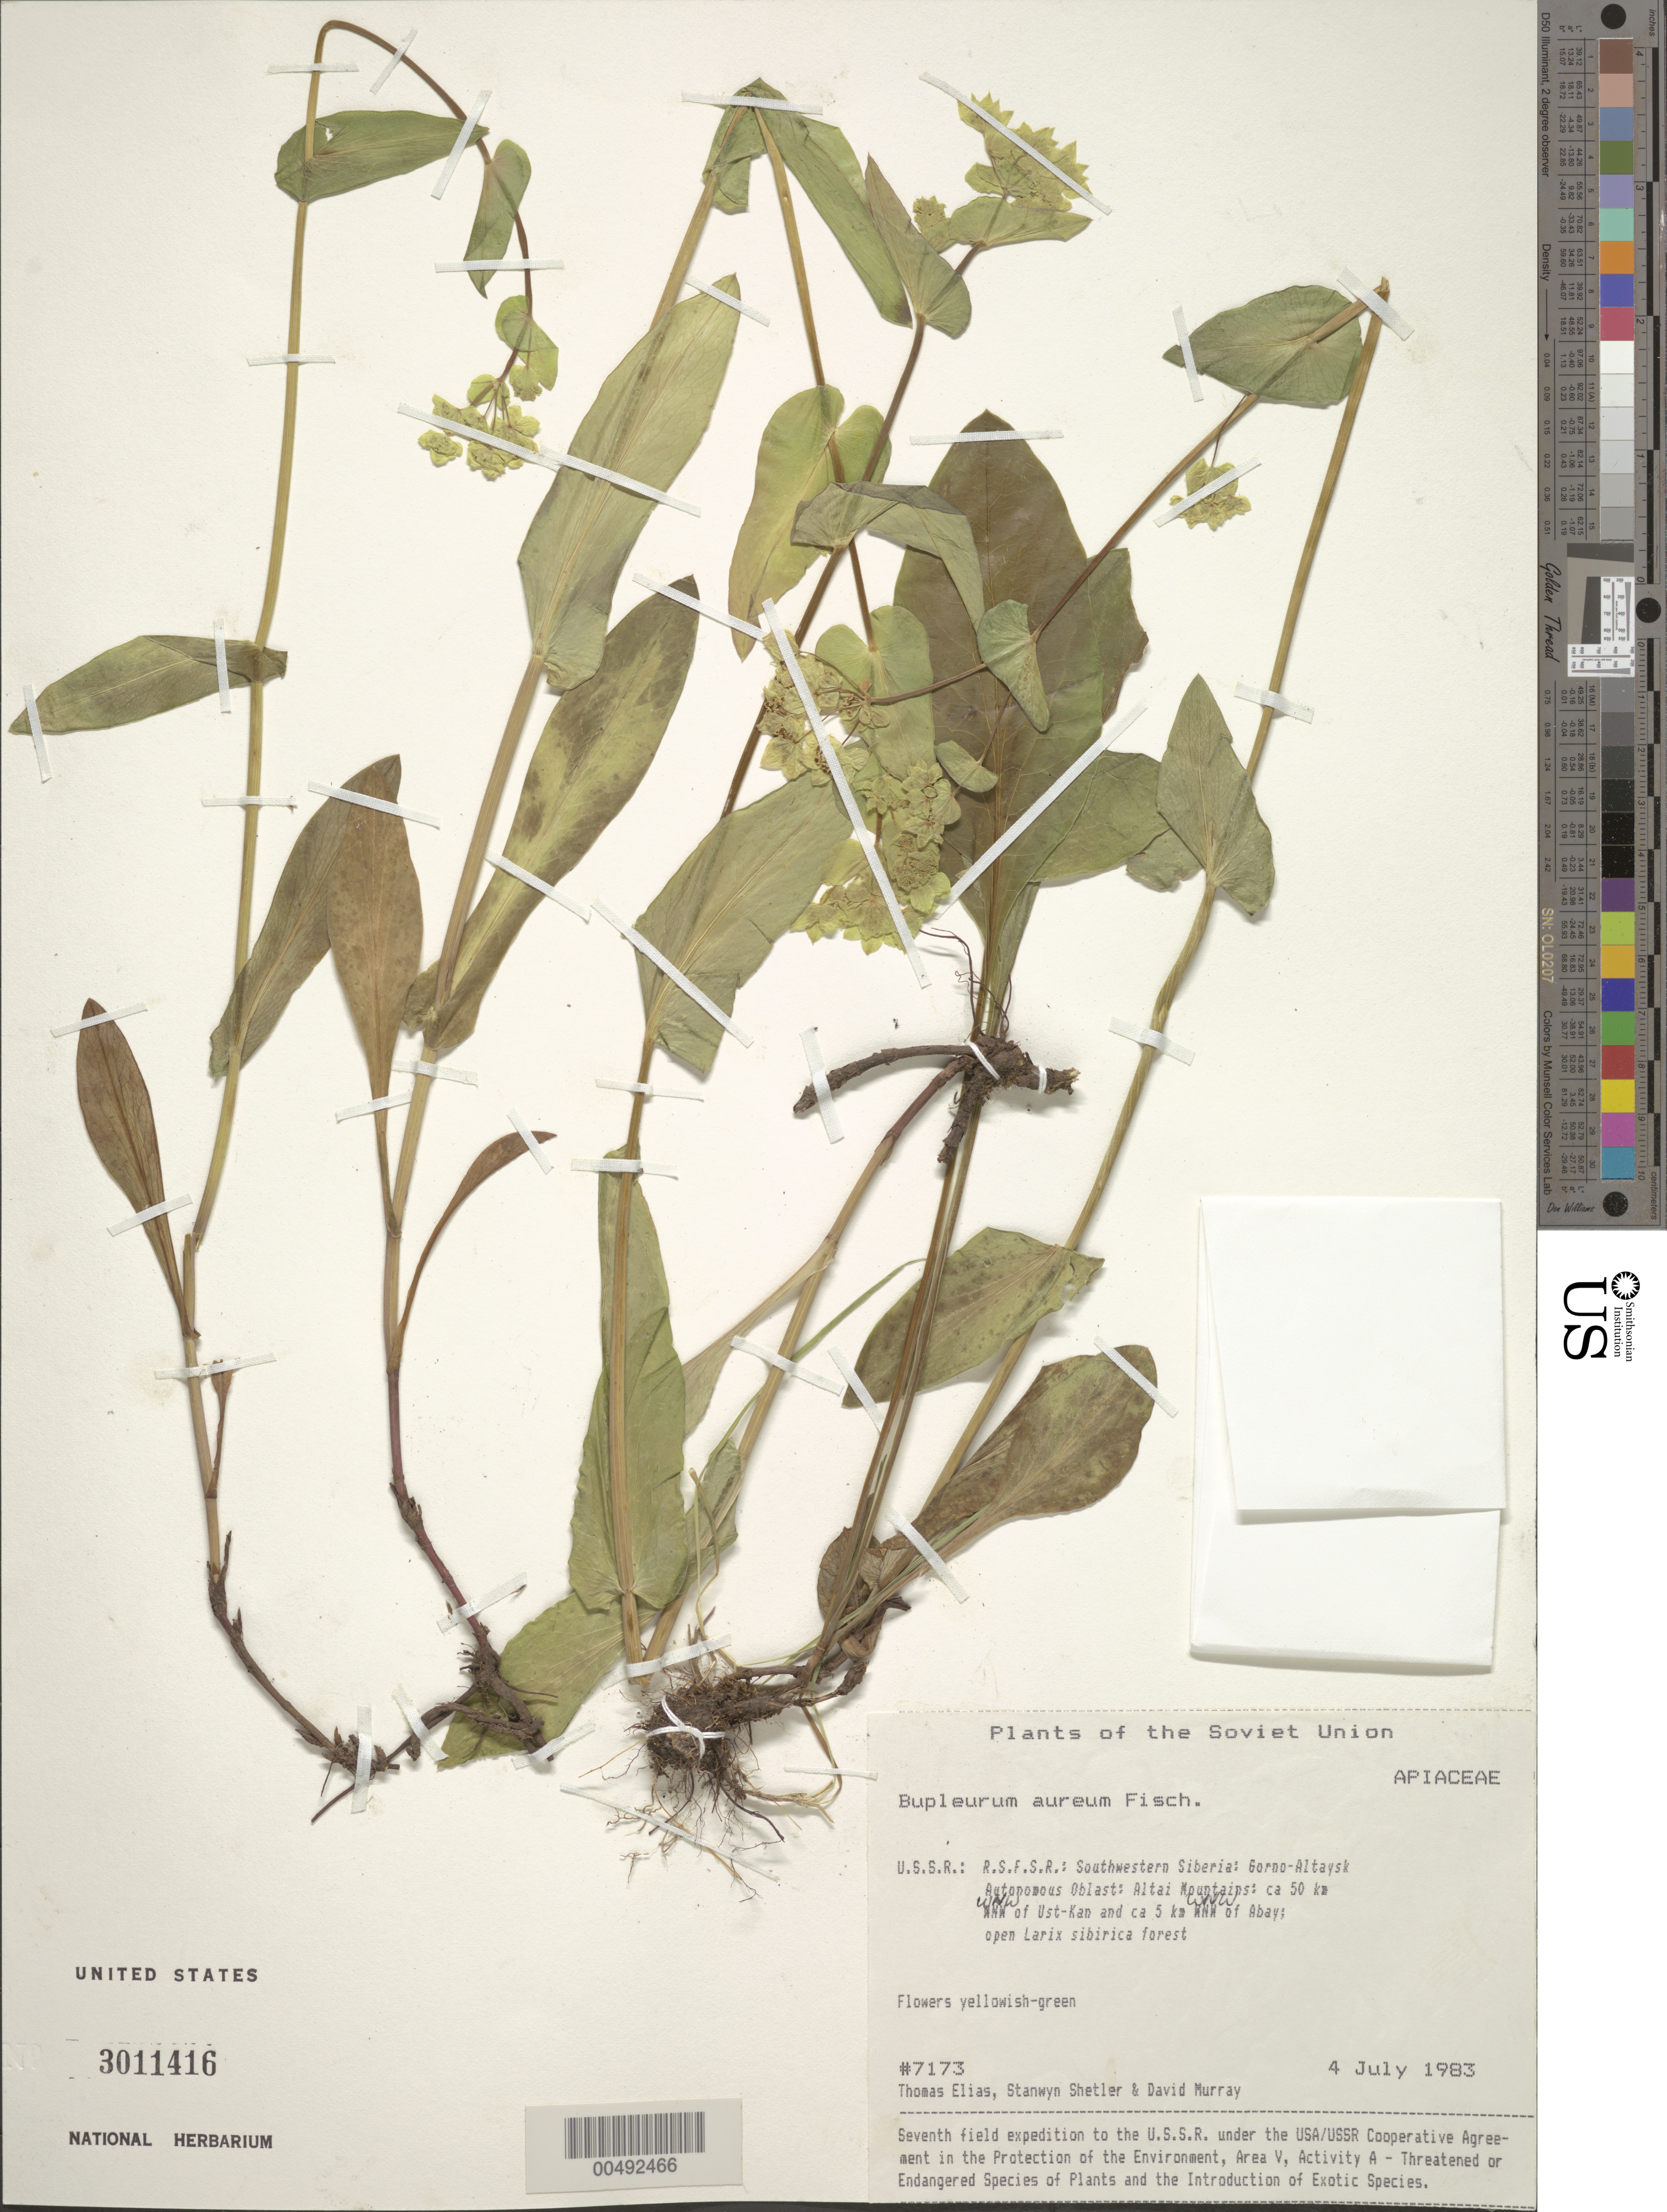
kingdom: Plantae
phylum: Tracheophyta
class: Magnoliopsida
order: Apiales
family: Apiaceae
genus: Bupleurum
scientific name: Bupleurum aureum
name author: Fisch.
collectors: T. Elias, S. Shetler & D. F. Murray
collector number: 7173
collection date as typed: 04 Jul 1983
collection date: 1983-07-04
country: Russian Federation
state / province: Altai Republic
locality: Altai Mountains, ca. 50 km WNW of Ust-Kan and ca. 5 km WNW of Abay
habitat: open Larix sibirica forest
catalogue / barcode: US 3011416